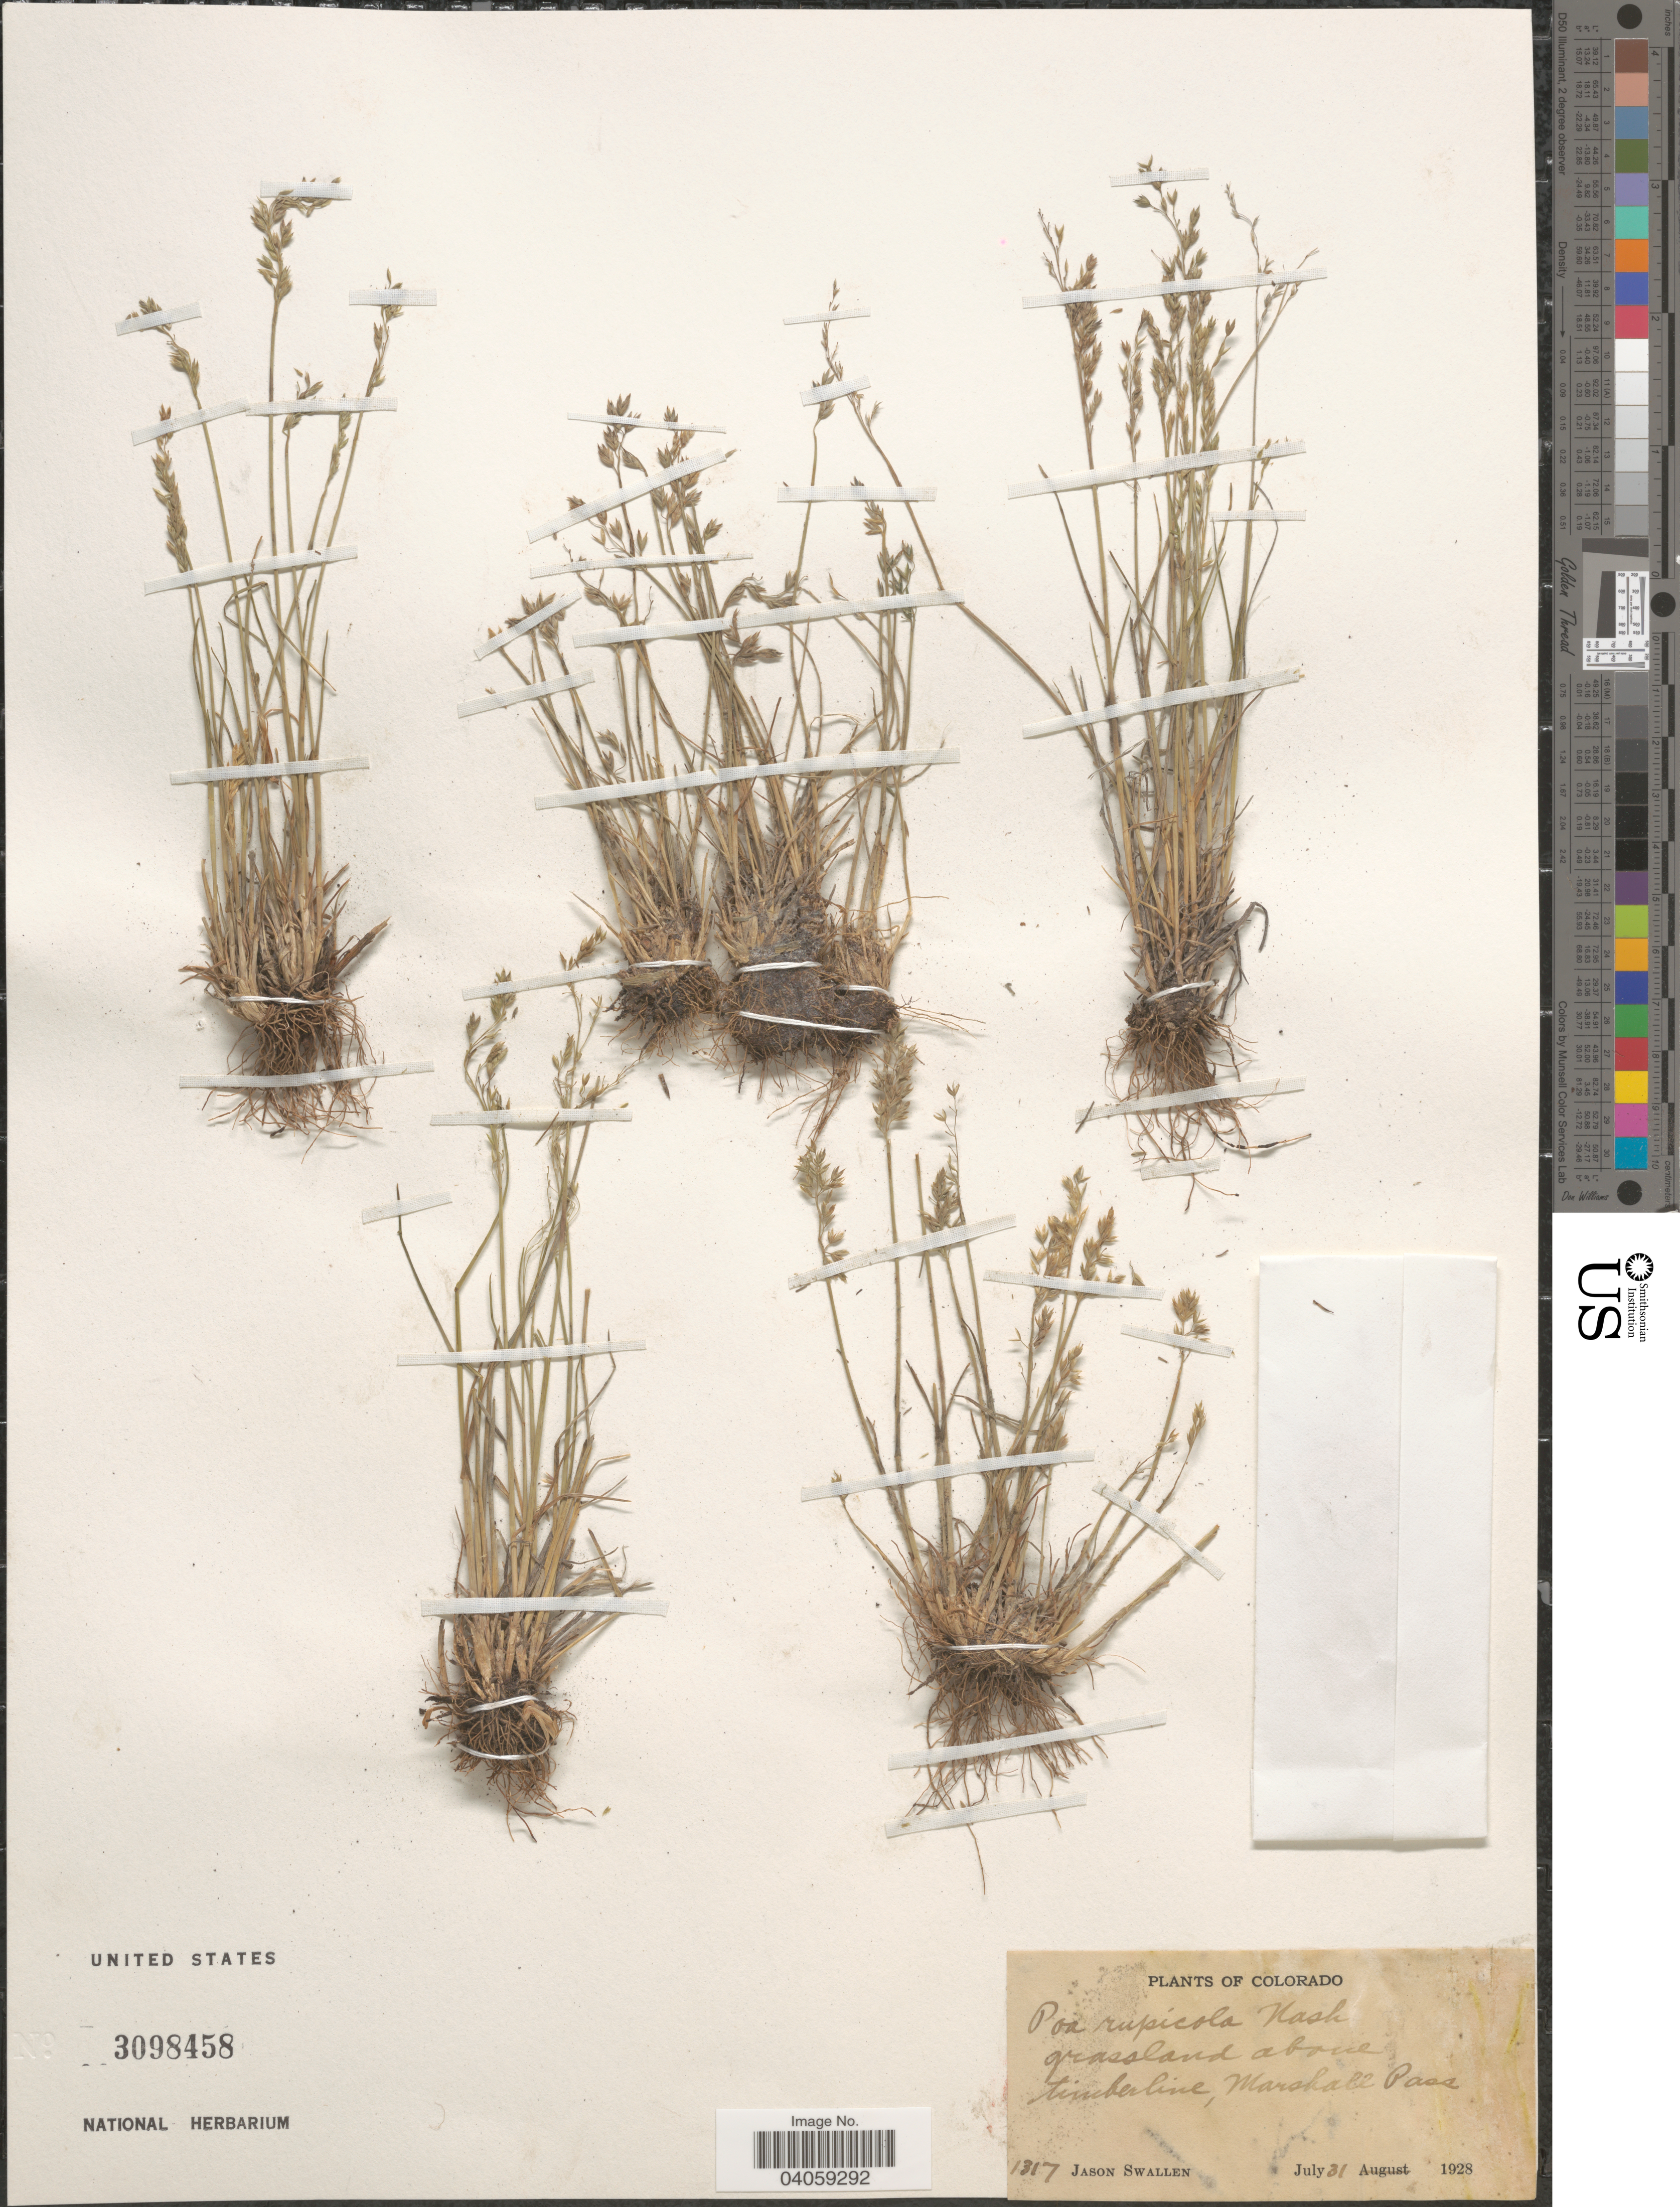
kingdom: Plantae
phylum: Tracheophyta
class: Liliopsida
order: Poales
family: Poaceae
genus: Poa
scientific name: Poa glauca subsp. rupicola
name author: (Nash) W.A. Weber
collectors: J. R. Swallen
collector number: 1317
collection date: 1928-07-31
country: United States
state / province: Colorado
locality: Above timberline, Marshall Pass.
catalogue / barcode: US 3098458